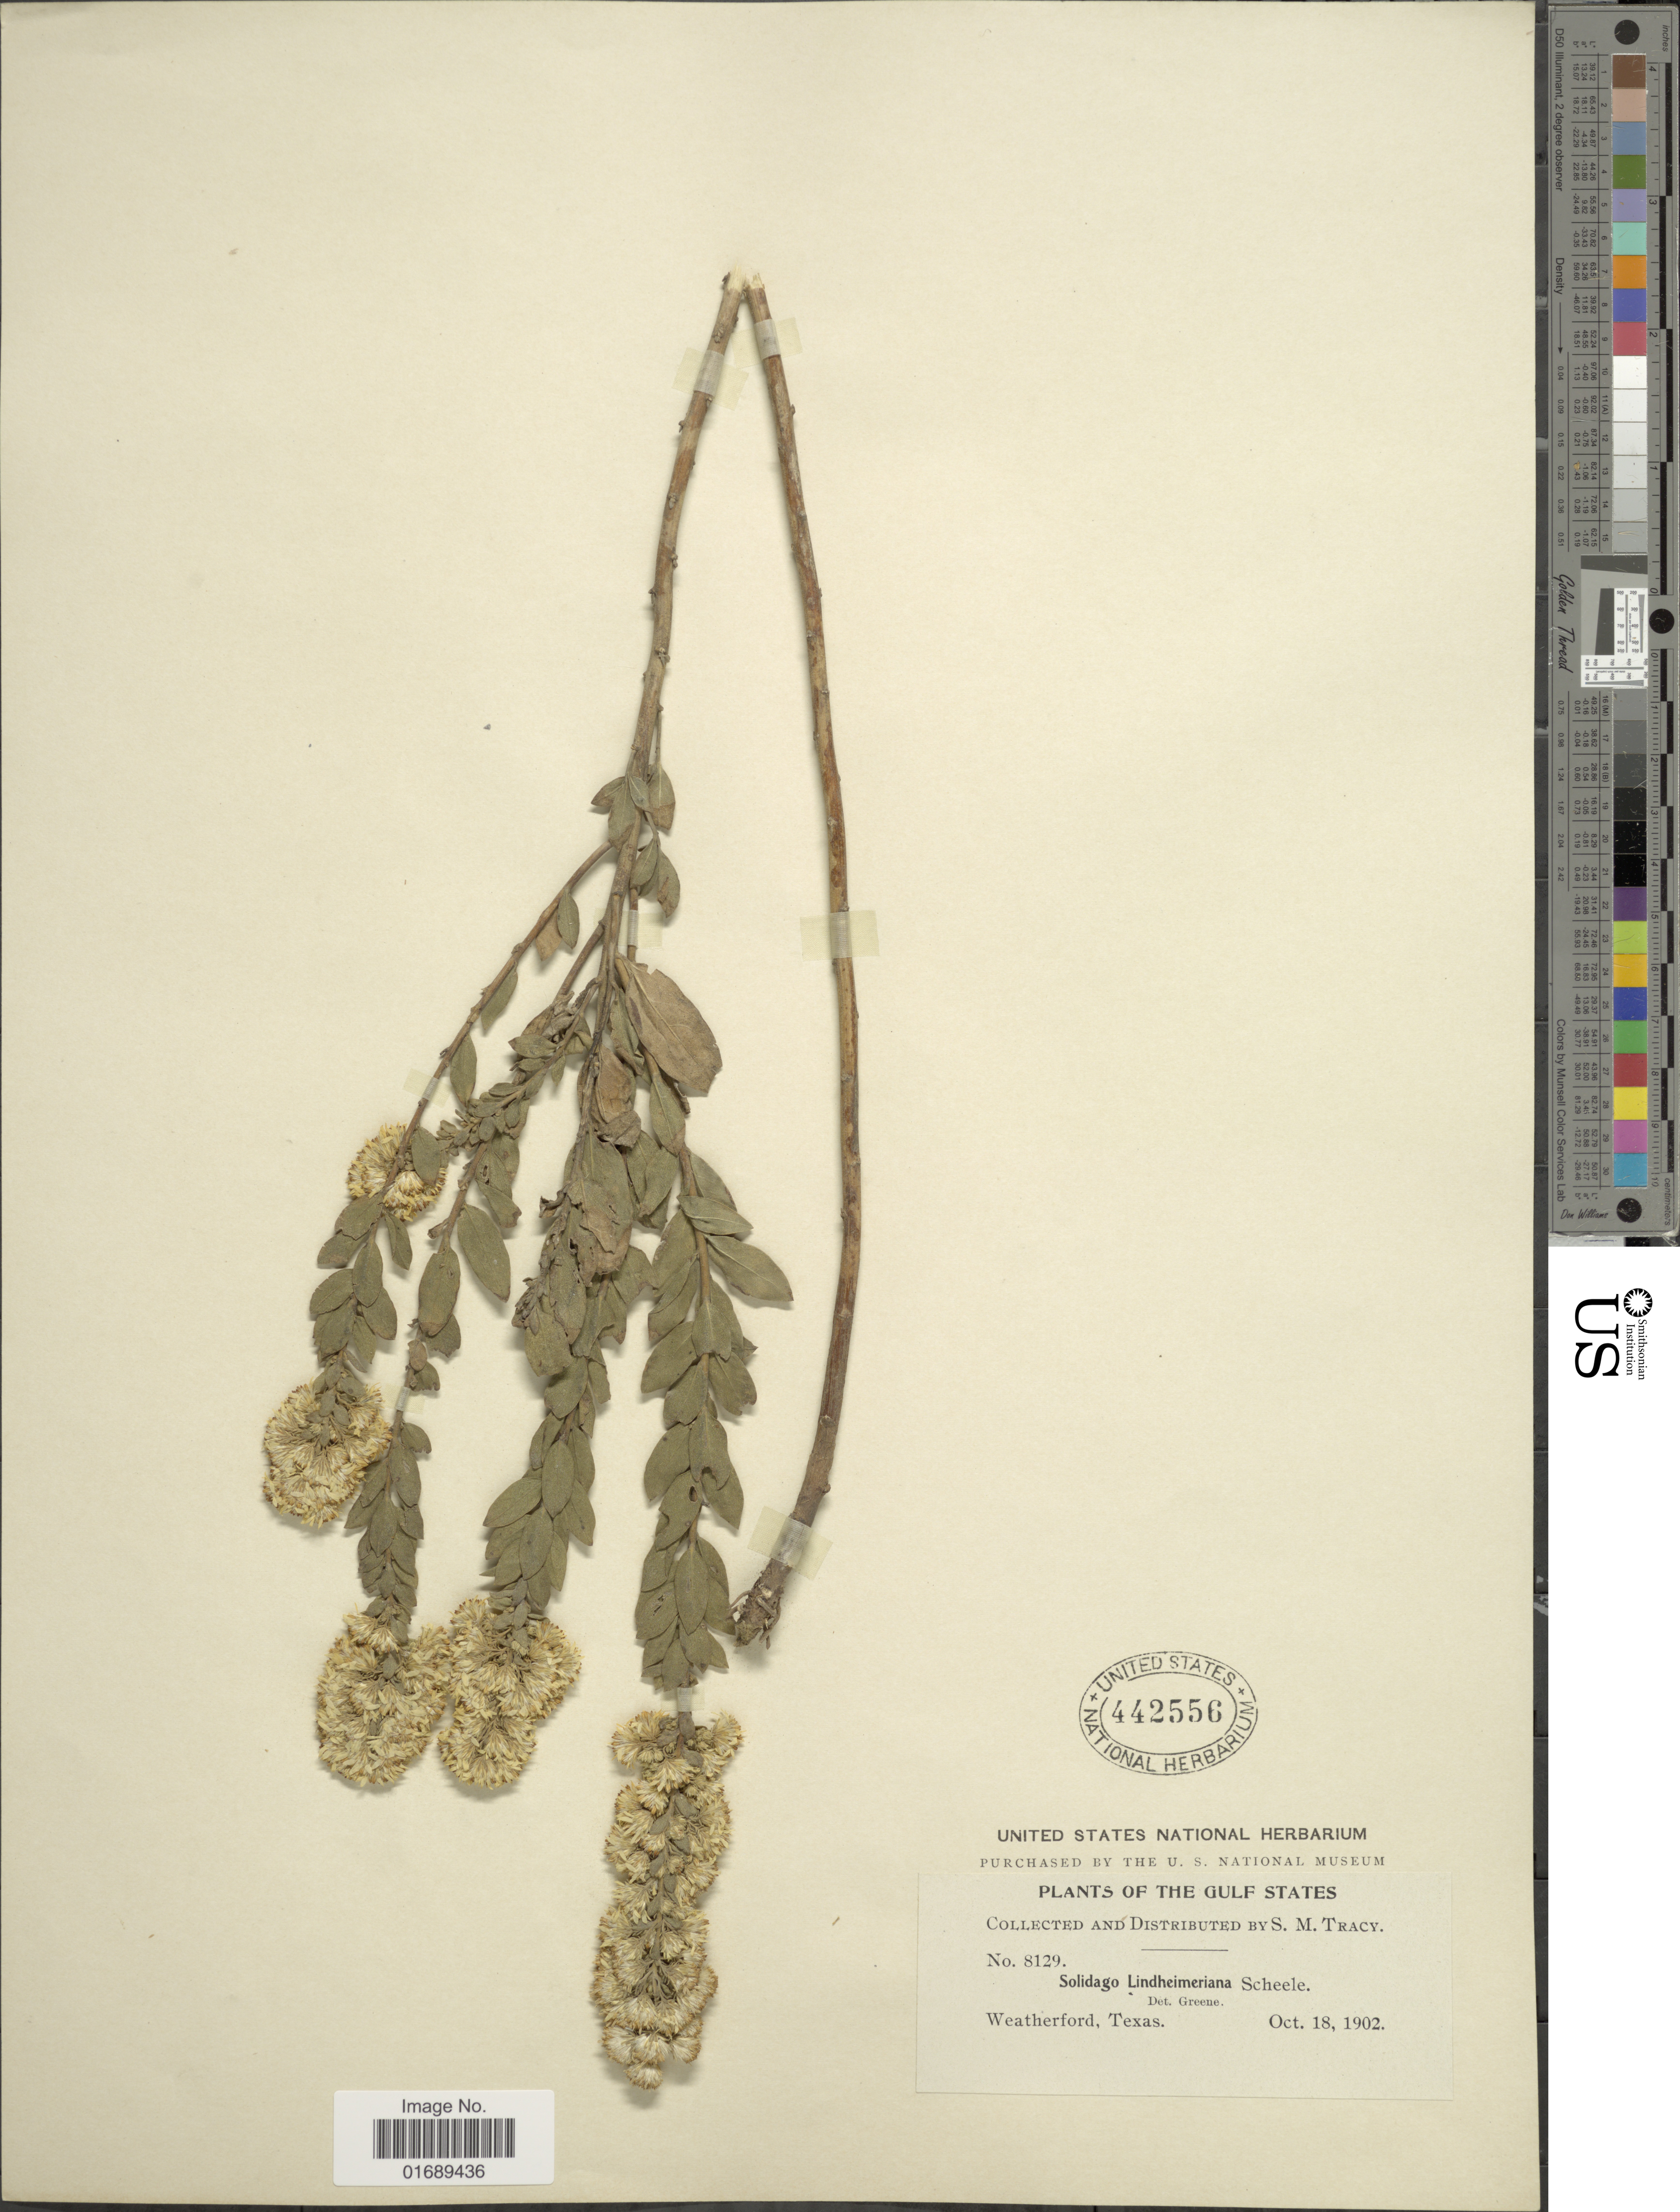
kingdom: Plantae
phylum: Tracheophyta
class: Magnoliopsida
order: Asterales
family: Asteraceae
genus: Solidago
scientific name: Solidago petiolaris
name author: Aiton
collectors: S. M. Tracy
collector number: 8129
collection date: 1902-10-18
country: United States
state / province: Texas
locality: The Gulf States, Weatherford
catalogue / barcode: US 442556